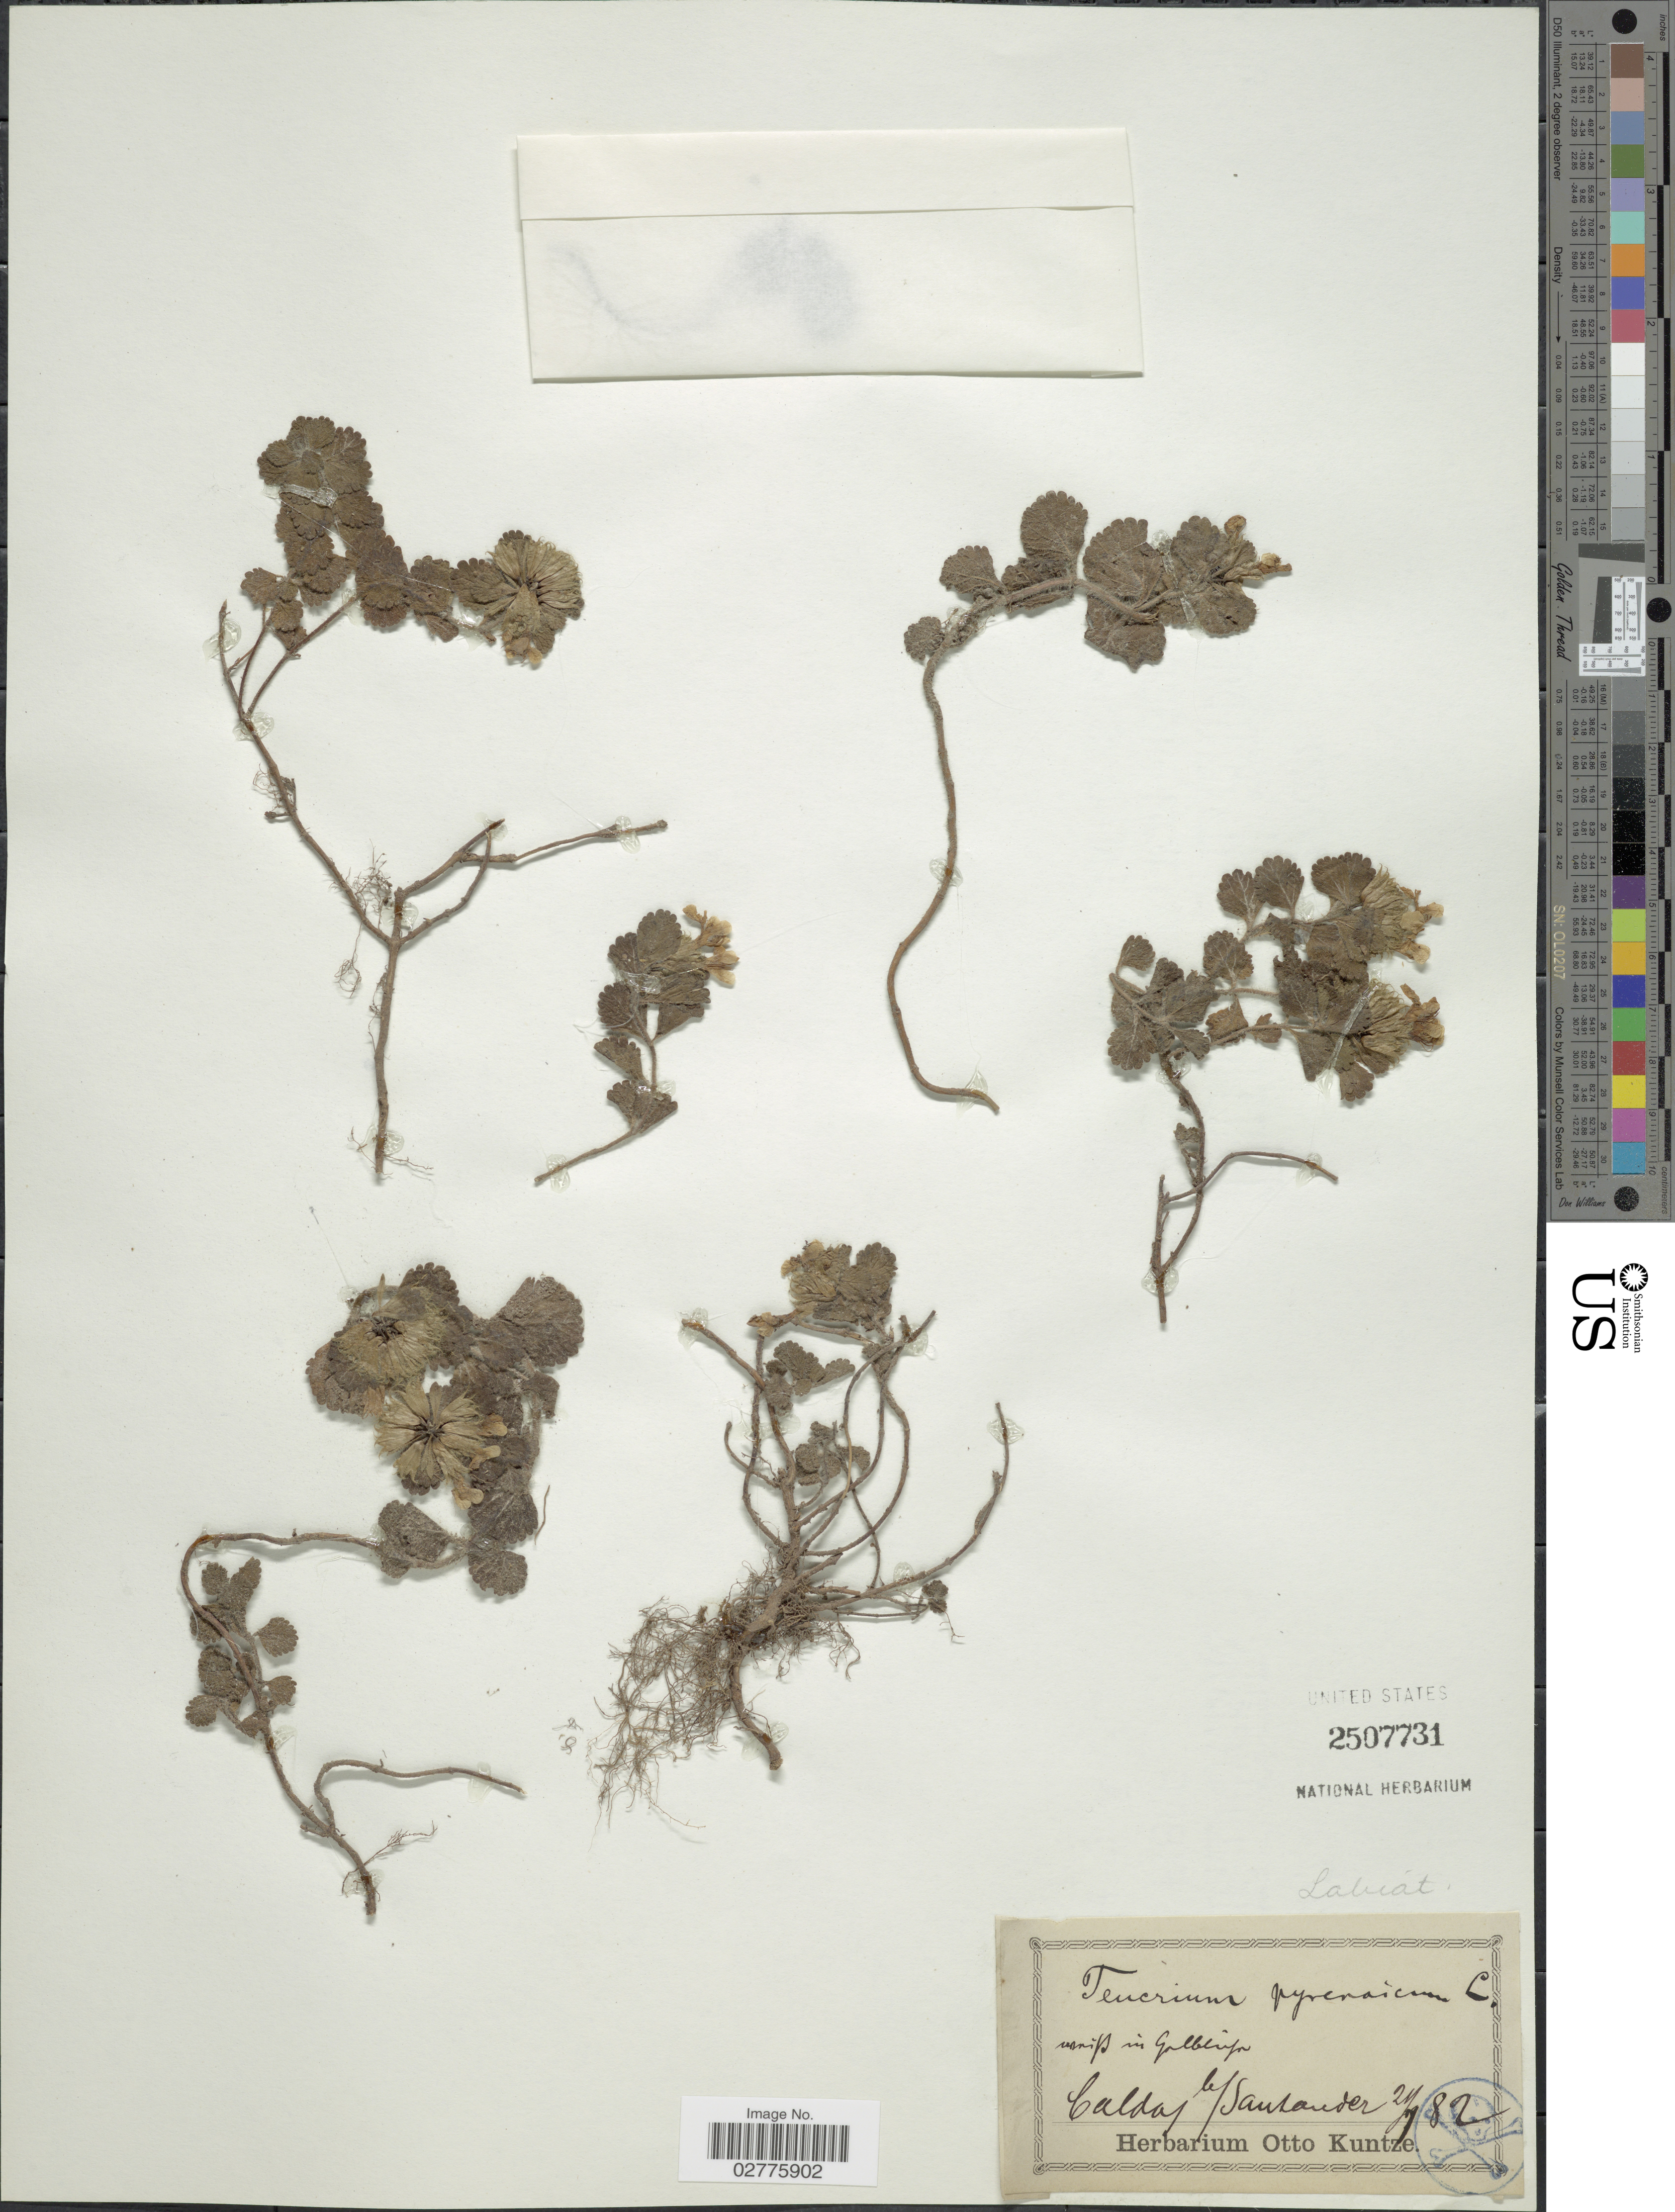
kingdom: Plantae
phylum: Tracheophyta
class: Magnoliopsida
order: Lamiales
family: Lamiaceae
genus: Teucrium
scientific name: Teucrium pyrenaicum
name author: L.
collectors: ex herb. Otto Kuntze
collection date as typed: Transcribed d/m/y: 24/7/82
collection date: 1882-07-24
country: Spain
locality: Caldas bei Santander.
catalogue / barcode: US 2507731